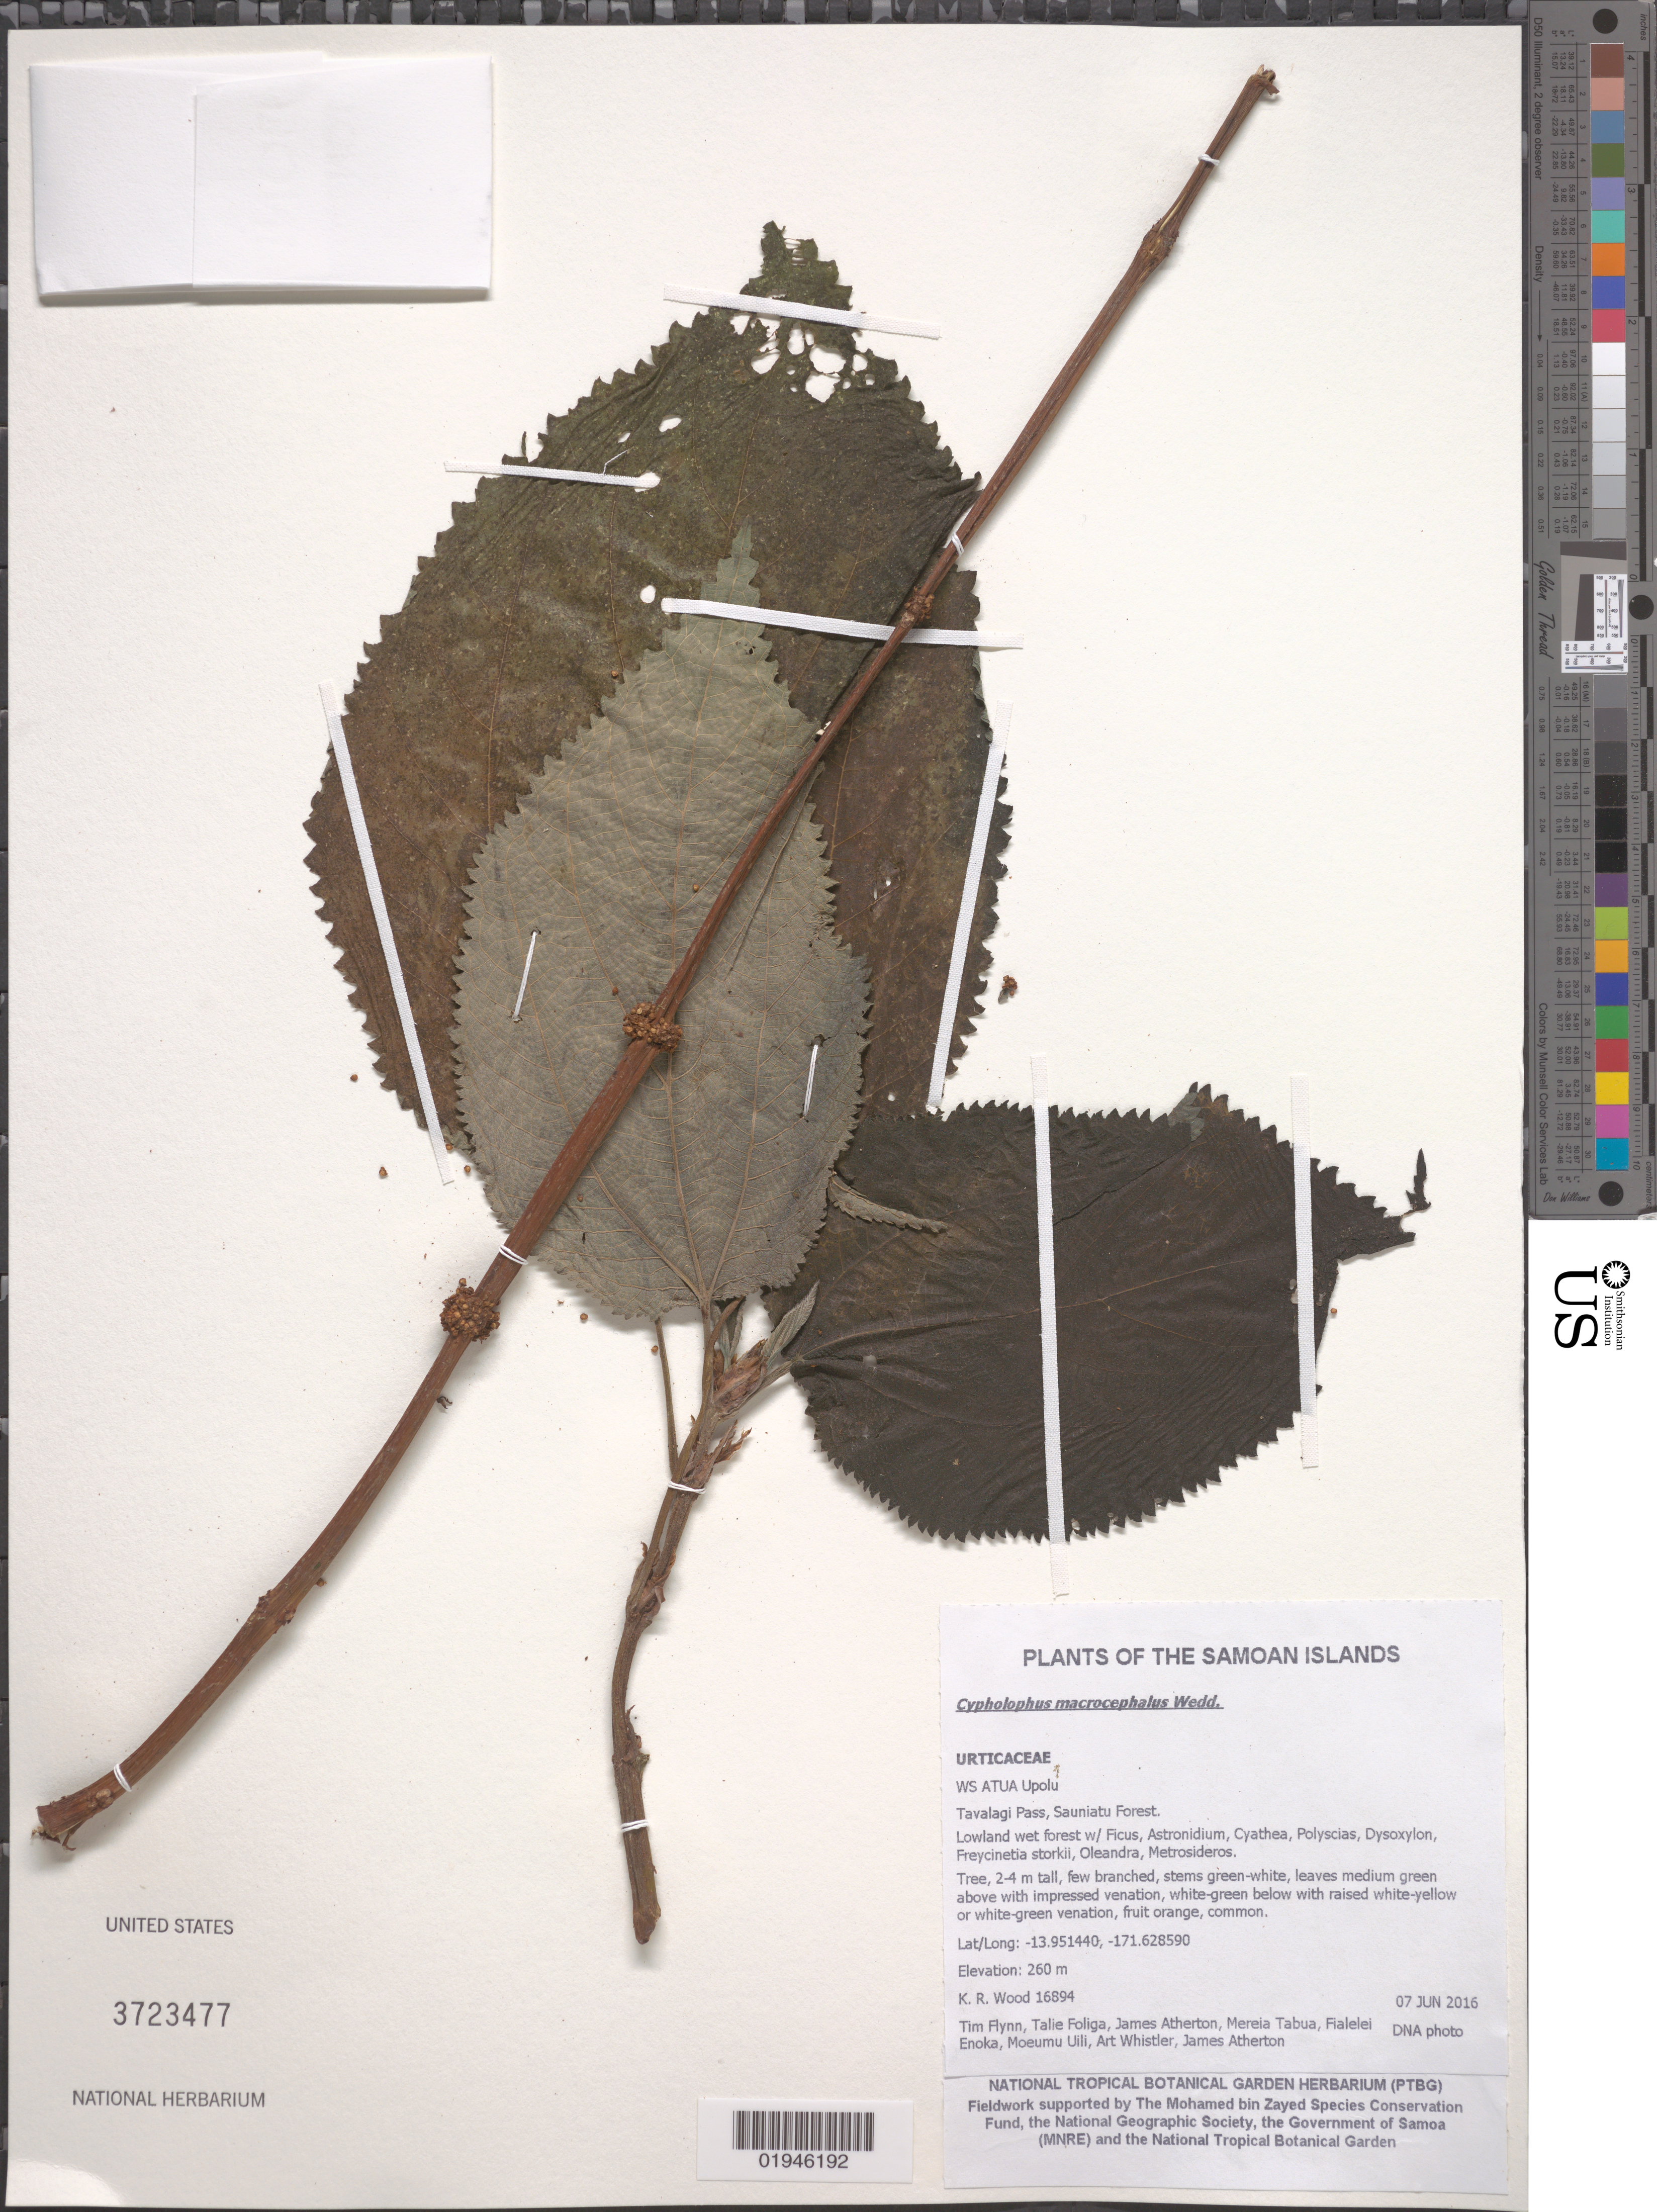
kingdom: Plantae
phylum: Tracheophyta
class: Magnoliopsida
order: Rosales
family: Urticaceae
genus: Cypholophus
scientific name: Cypholophus macrocephalus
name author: Wedd.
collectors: K. R. Wood, T. W. Flynn, T. Foliga, J. Atherton, M. Tabua, F. Enoka, M. Uili & A. Whistler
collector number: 16894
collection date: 2016-06-07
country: Samoa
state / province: Atua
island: Upolu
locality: Upolu, Tavalagi Pass, Sauniatu Forest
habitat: Lowland wet forest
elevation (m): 260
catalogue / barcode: US 3723477